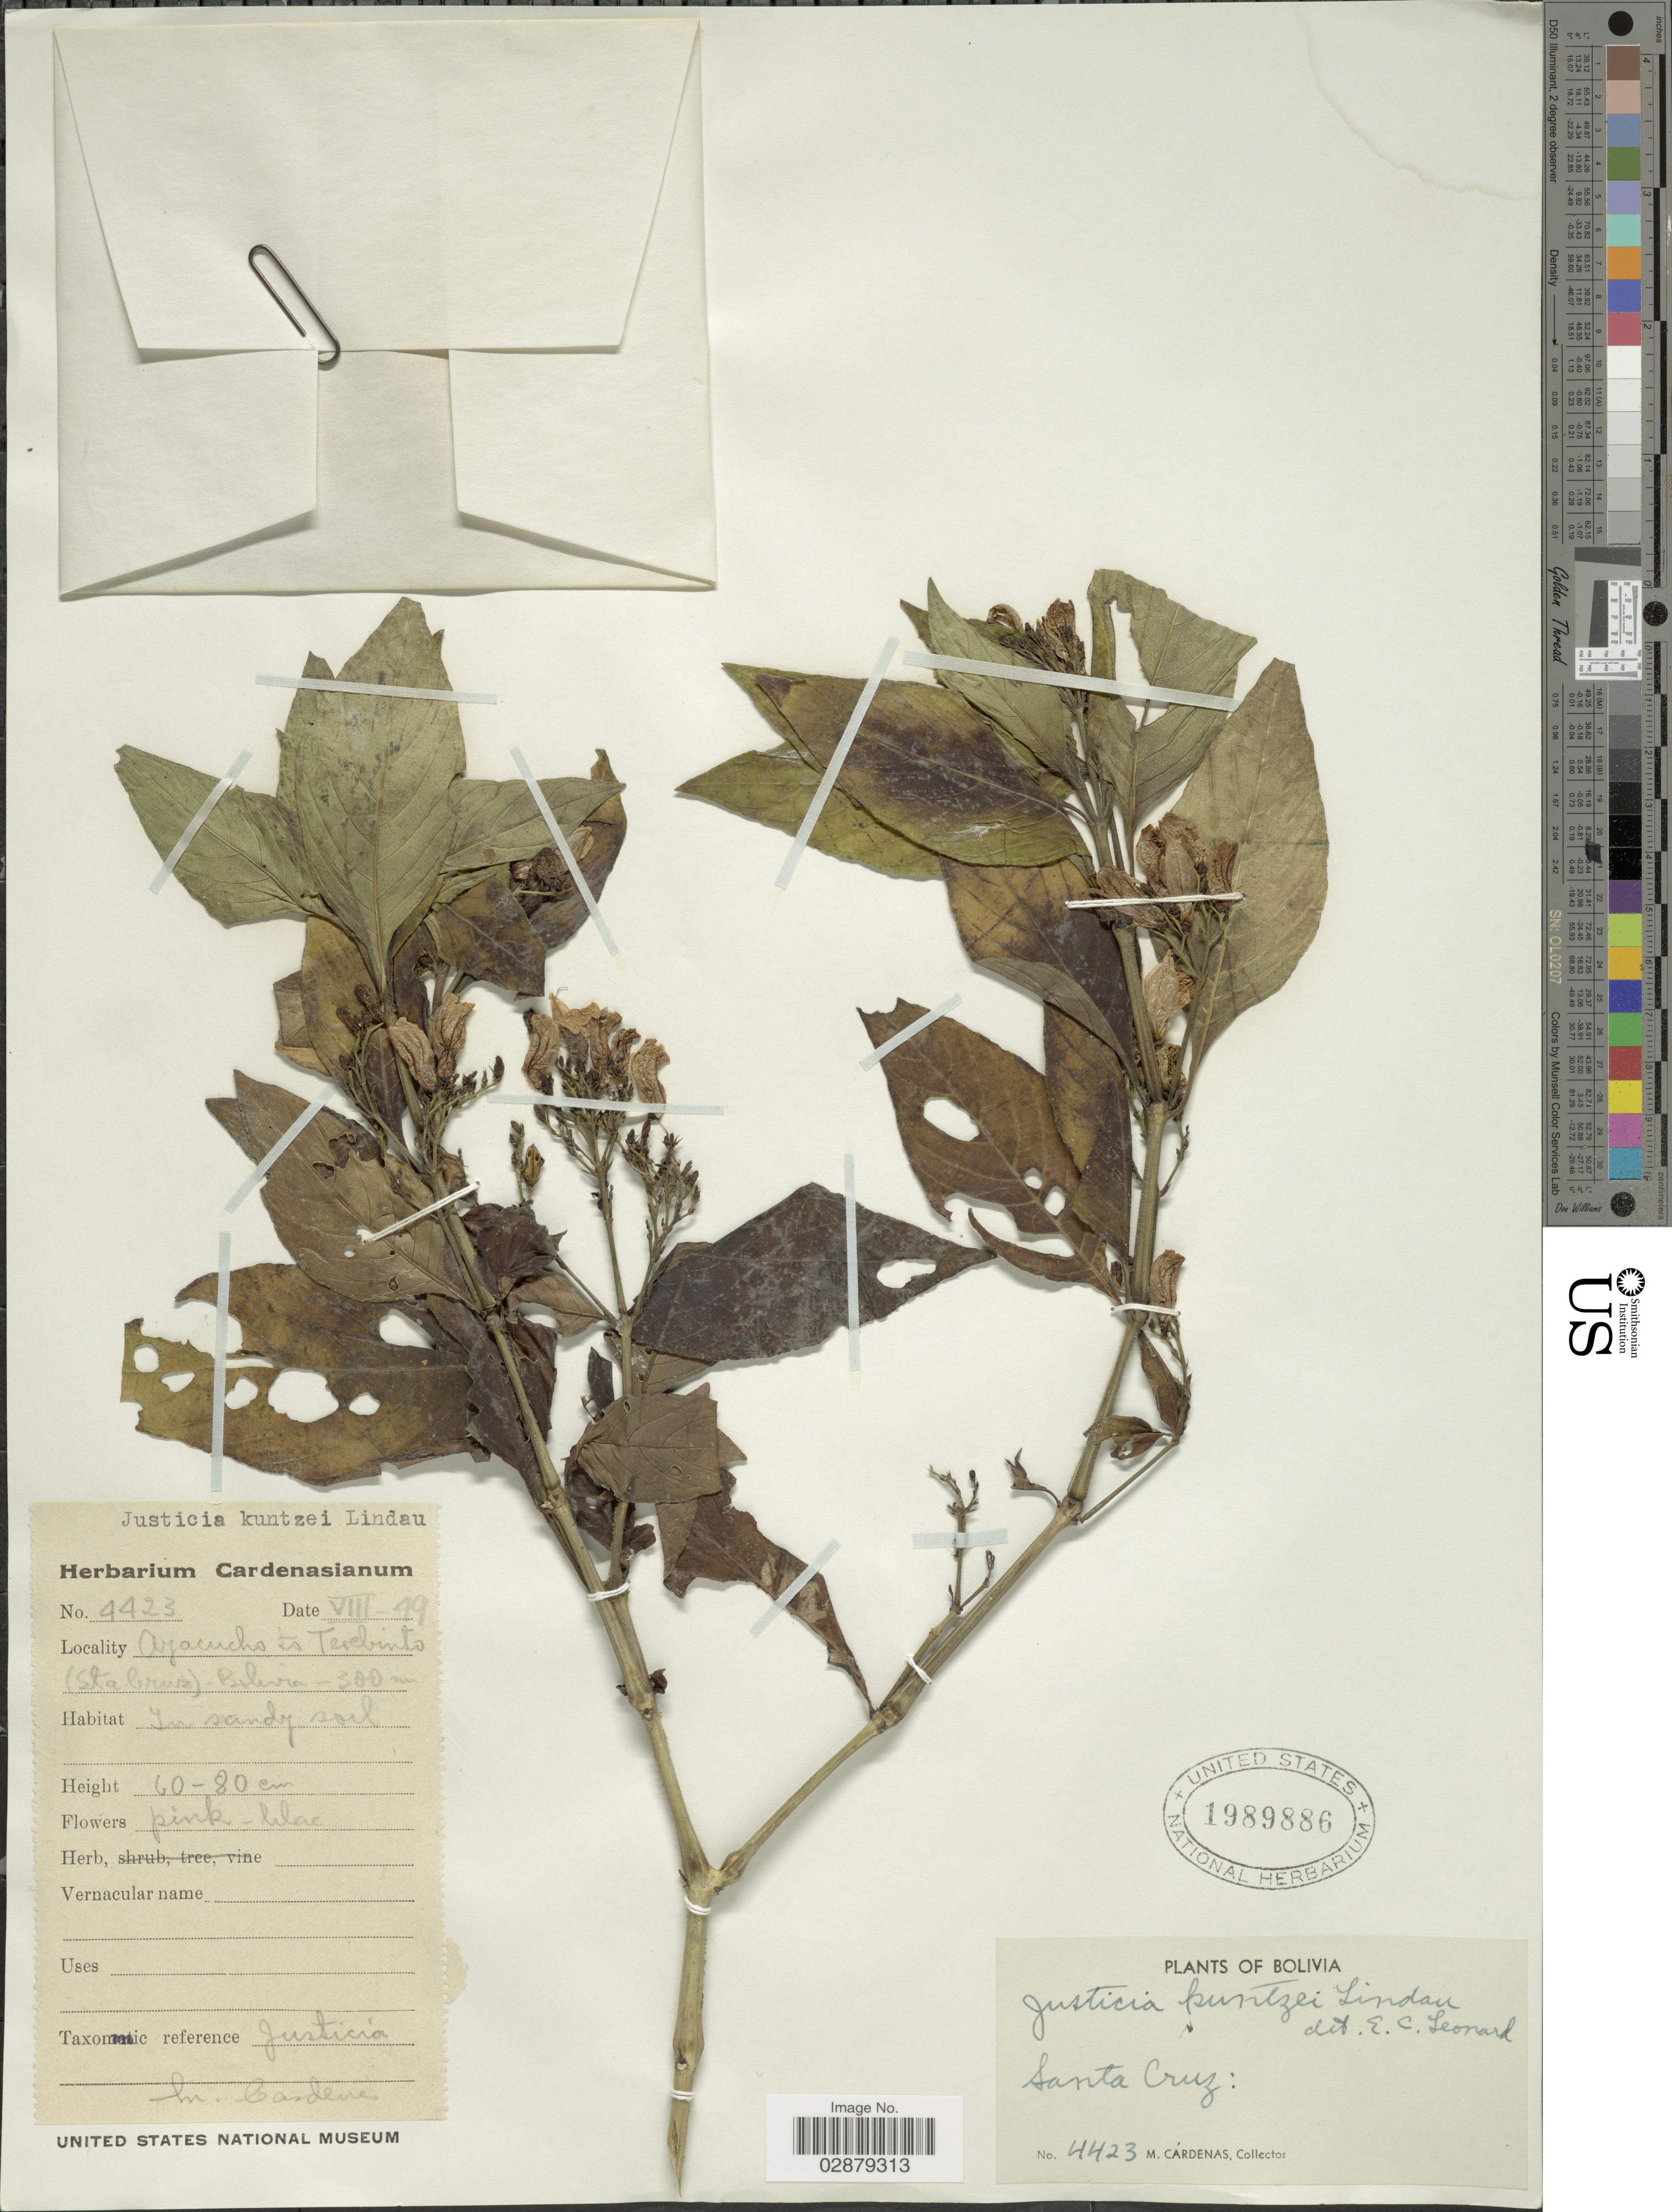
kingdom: Plantae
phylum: Tracheophyta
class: Magnoliopsida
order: Lamiales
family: Acanthaceae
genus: Justicia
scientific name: Justicia kuntzei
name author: Lindau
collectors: M. Cárdenas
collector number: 4423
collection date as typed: Transcribed d/m/y: /8/49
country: Bolivia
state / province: Santa Cruz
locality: Arjacuvho to Terebinto (Sta Cruz).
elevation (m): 300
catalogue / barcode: US 1989886